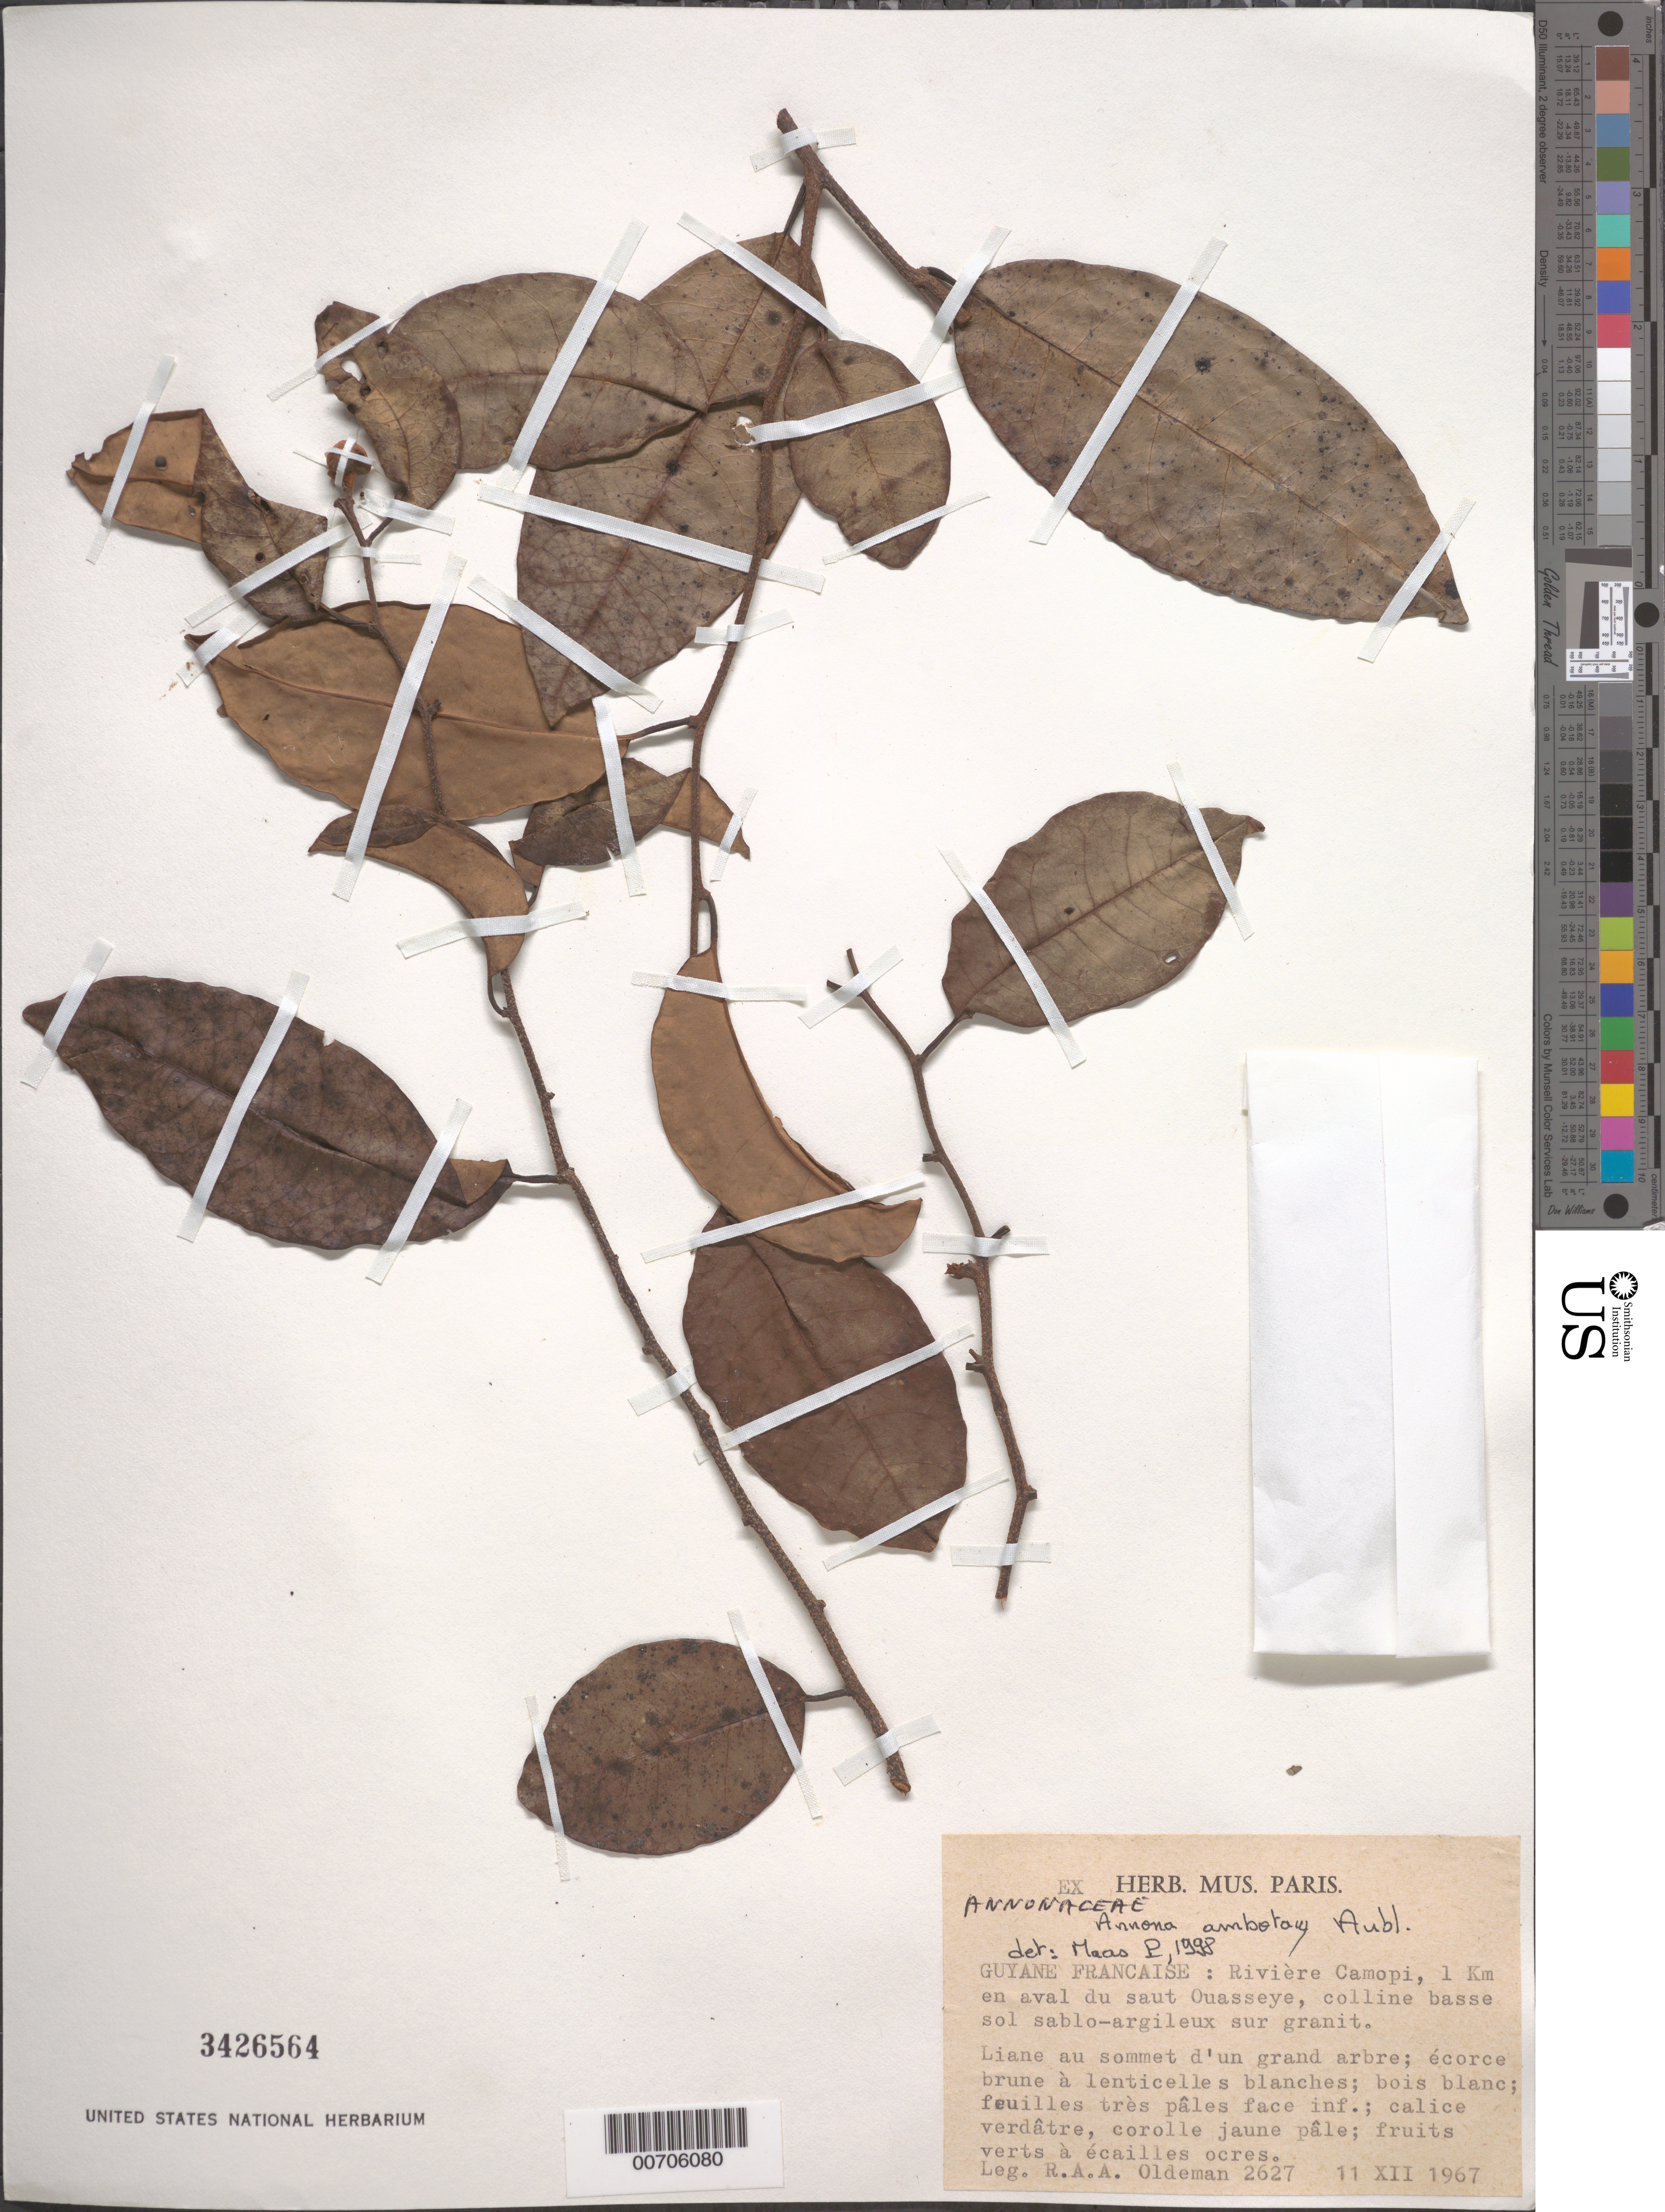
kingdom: Plantae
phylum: Tracheophyta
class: Magnoliopsida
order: Magnoliales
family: Annonaceae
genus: Annona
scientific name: Annona ambotay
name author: Aubl.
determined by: Maas, Paul J. M.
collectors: R. Oldeman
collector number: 2627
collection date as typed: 11-Dec-67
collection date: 1967-12-11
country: French Guiana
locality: Riviére Camopi, (affluent de l'Oyapock) au 1km en aval du Saut Wasseï (Ouasseye), Upper Oyapock Basin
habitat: Colline basse sol sablo-argileux sur granite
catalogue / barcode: US 3426564